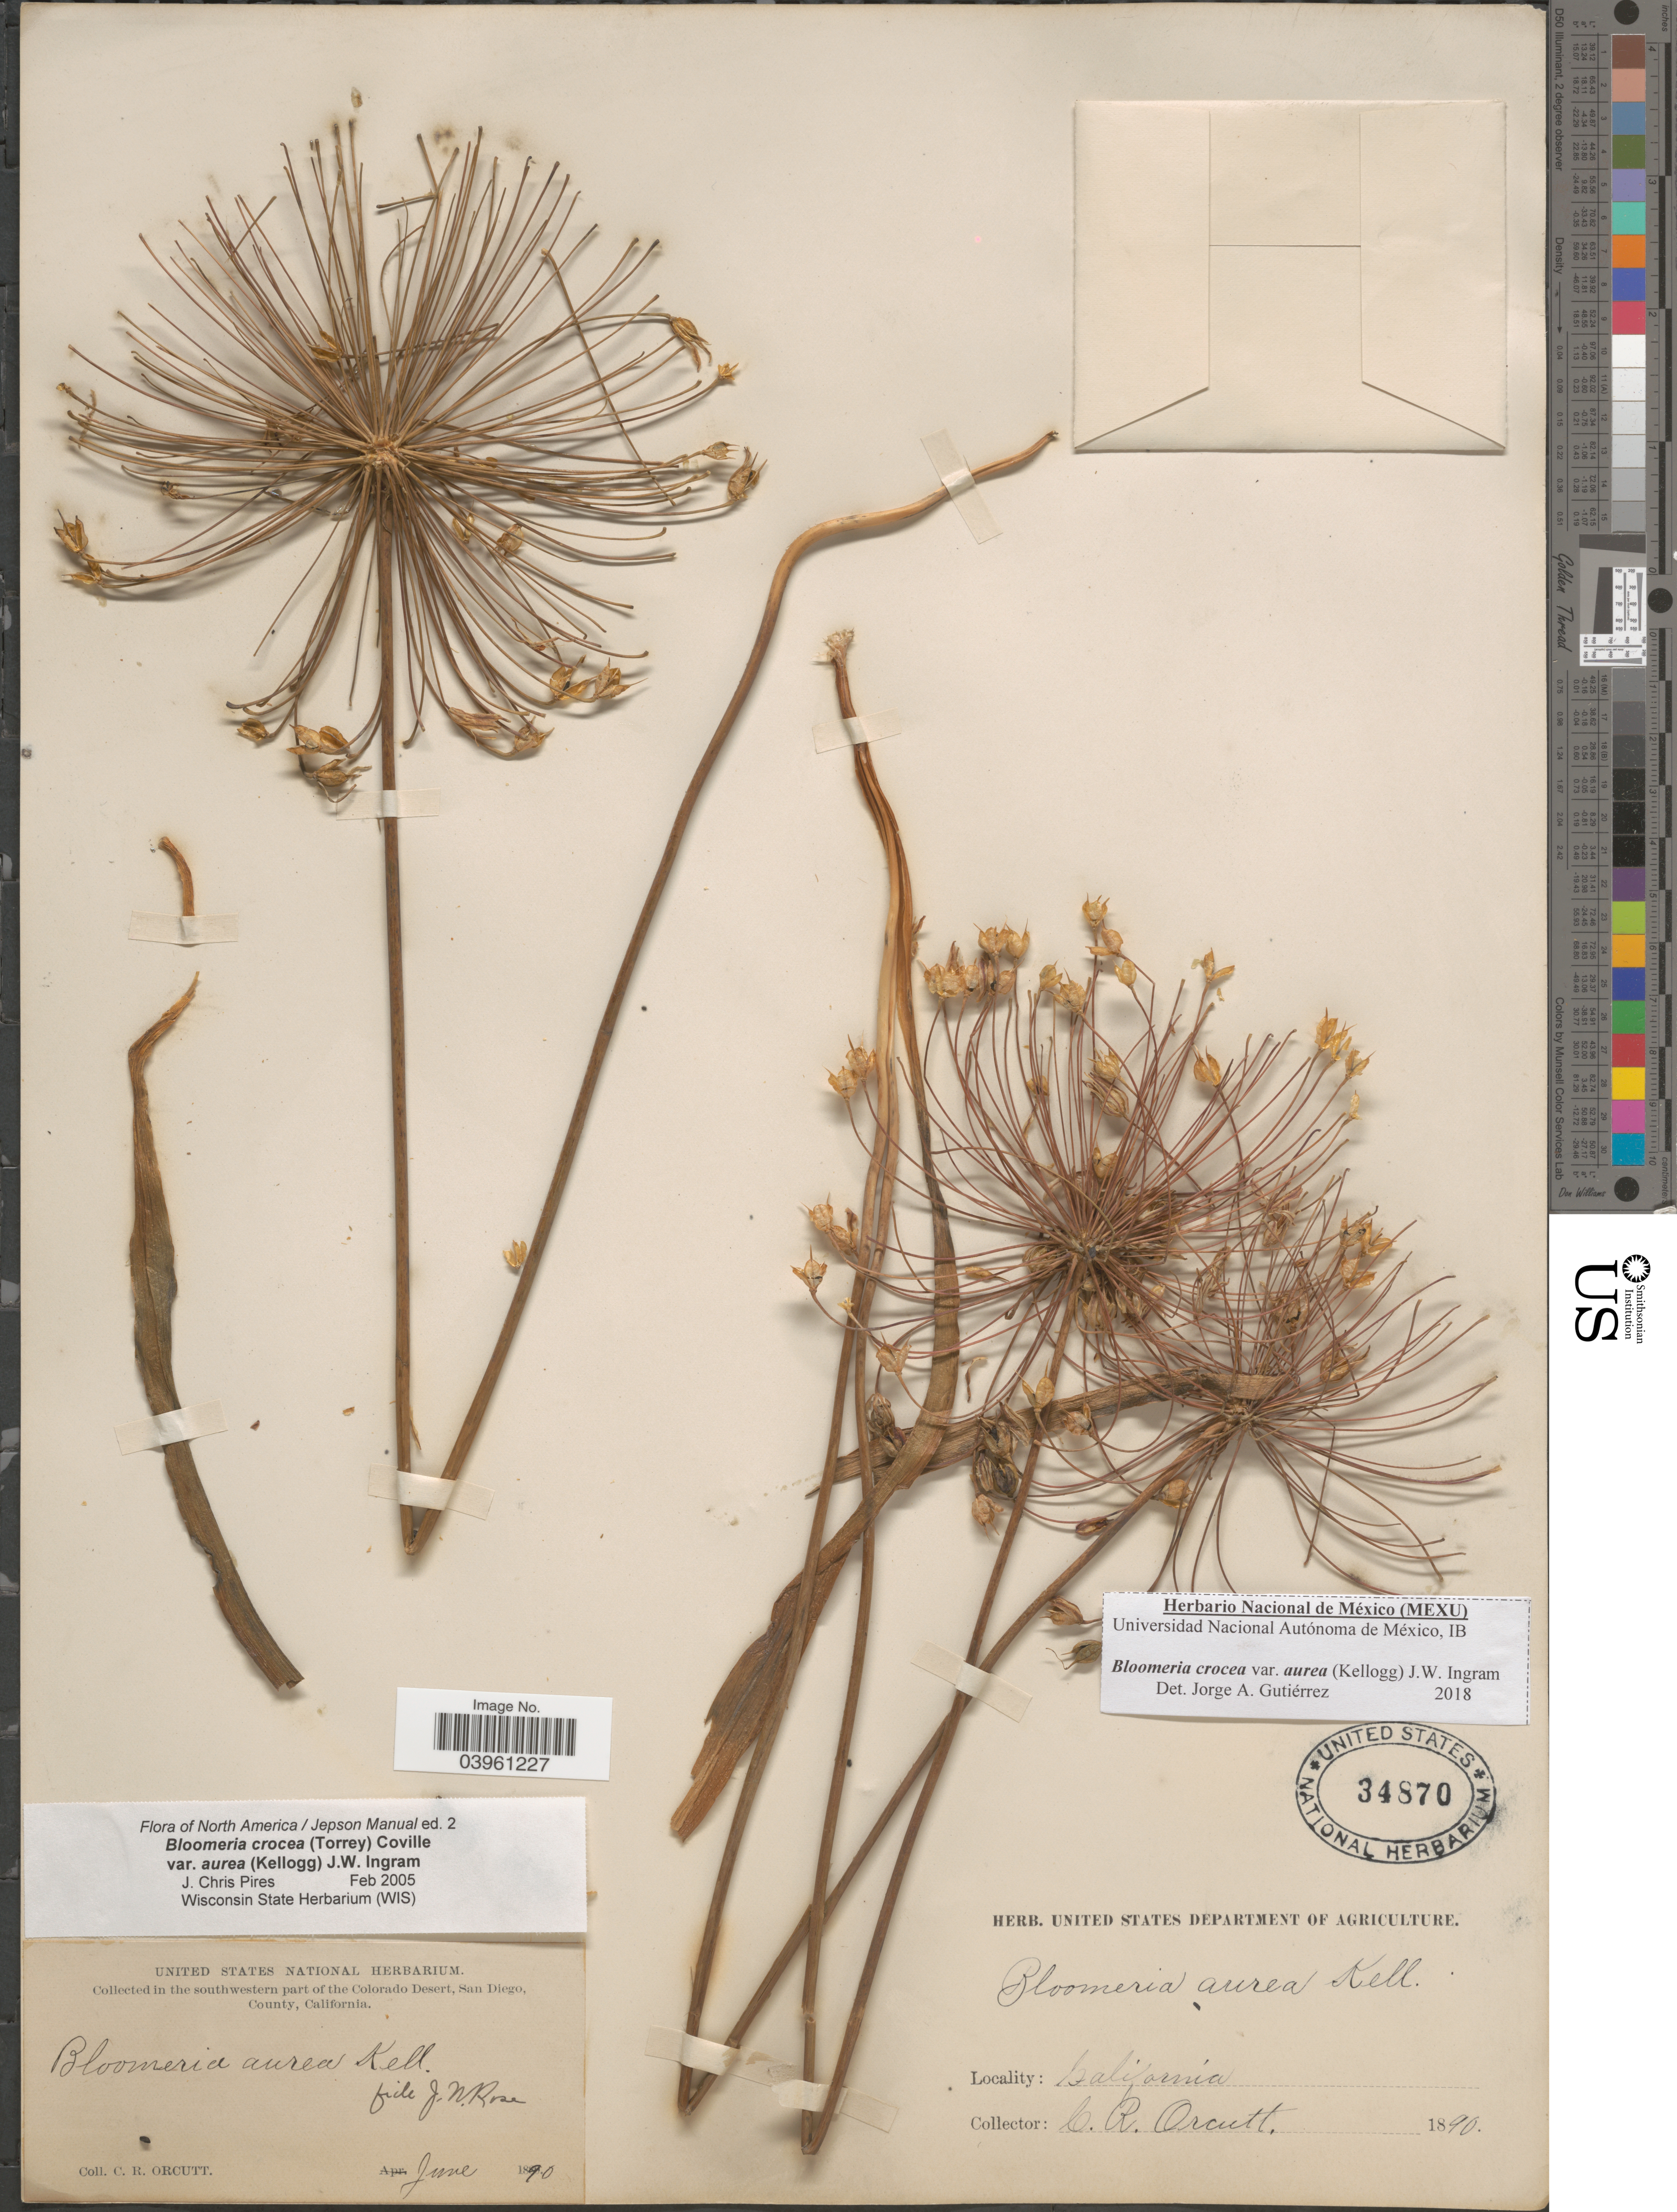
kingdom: Plantae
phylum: Tracheophyta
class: Liliopsida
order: Asparagales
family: Asparagaceae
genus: Bloomeria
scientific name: Bloomeria crocea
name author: (Torr.) Coville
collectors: C. R. Orcutt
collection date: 1890-06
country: United States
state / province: California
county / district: San Diego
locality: In the southwestern part of the Colorado Desert, San Diego, County.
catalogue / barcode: US 34870